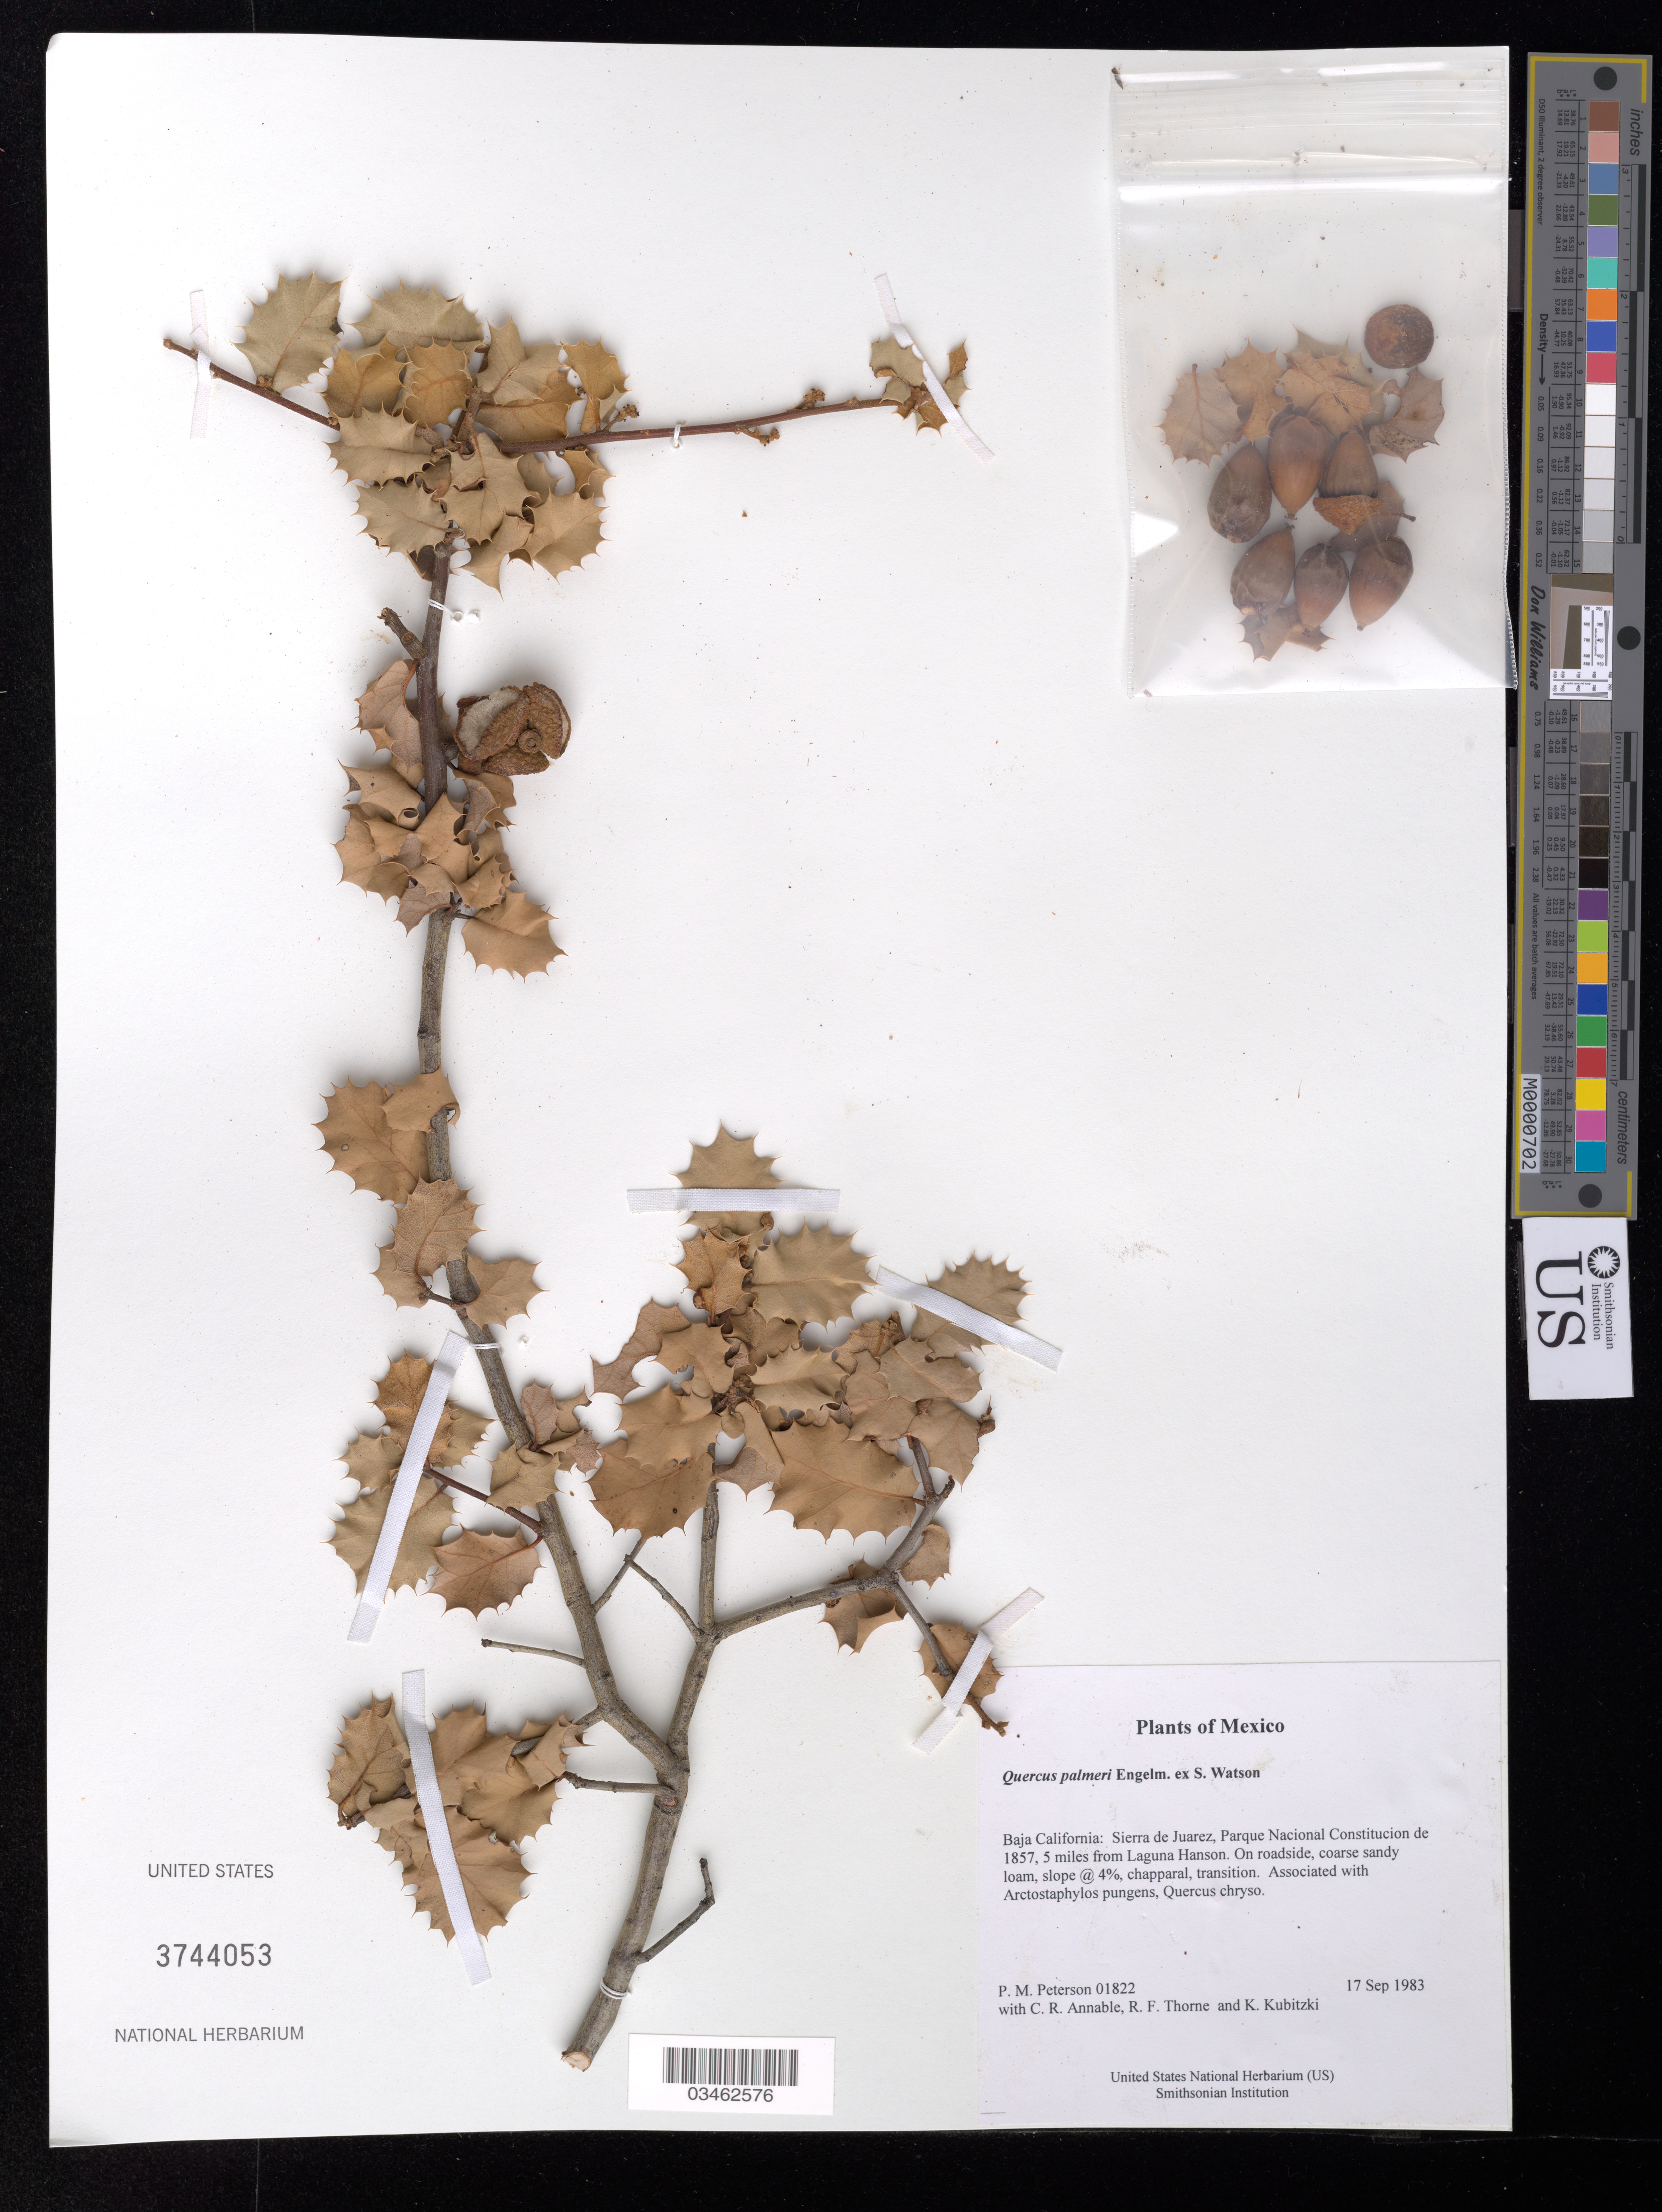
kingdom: Plantae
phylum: Tracheophyta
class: Magnoliopsida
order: Fagales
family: Fagaceae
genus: Quercus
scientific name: Quercus palmeri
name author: (Engelm.) Engelm.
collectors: P. M. Peterson, C. R. Annable, R. F. Thorne & K. Kubitzki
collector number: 01822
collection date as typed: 17 Sep 1983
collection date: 1983-09-17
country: Mexico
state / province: Baja California Norte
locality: Sierra de Juarez, Parque Nacional Constitucion de 1857, 5 miles from Laguna Hanson.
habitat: On roadside, coarse sandy loam, slope @ 4%, chapparal, transition. Associated with Arctostaphylos pungens, Quercus chryso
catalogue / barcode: US 3744053